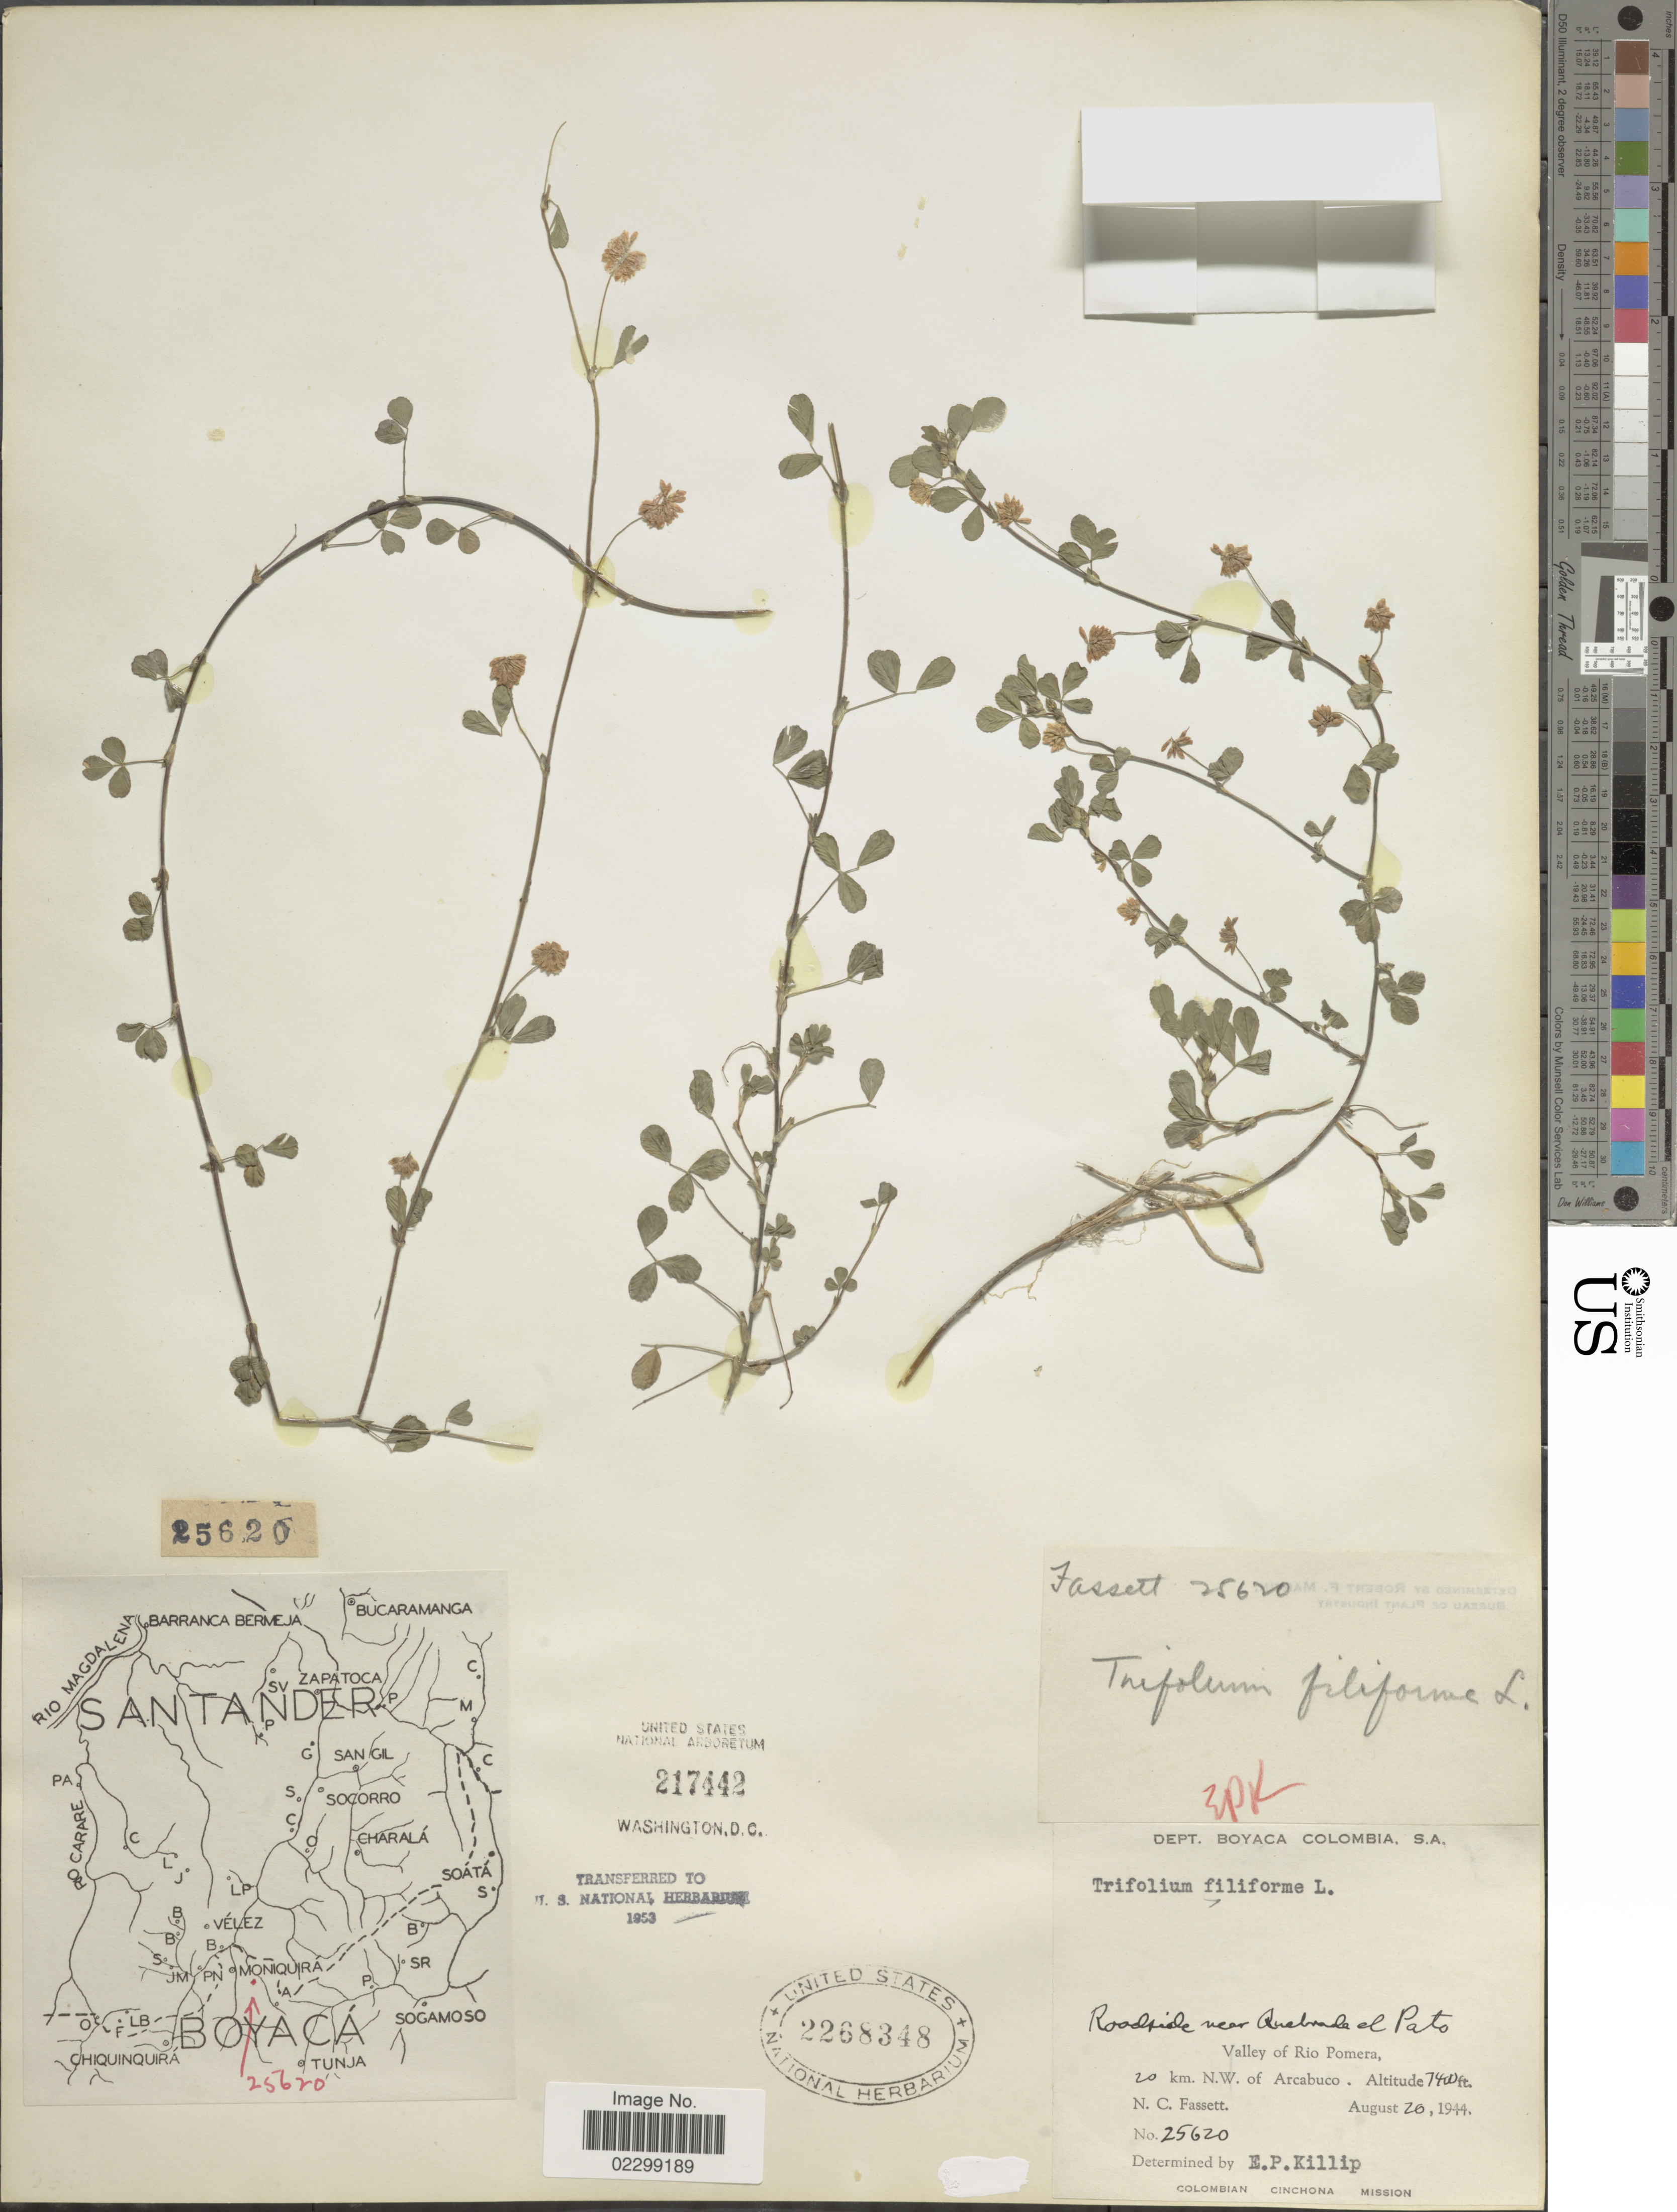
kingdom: Plantae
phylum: Tracheophyta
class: Magnoliopsida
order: Fabales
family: Fabaceae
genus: Trifolium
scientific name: Trifolium dubium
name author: Sibth.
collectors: N. C. Fassett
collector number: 25620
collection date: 1944-08-20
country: Colombia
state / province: Boyacá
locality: S.A., roadside near Quebrada el Pato, valley of Rio Pomera, 20 km. N.W. of Arabuco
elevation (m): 2256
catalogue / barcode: US 2268348